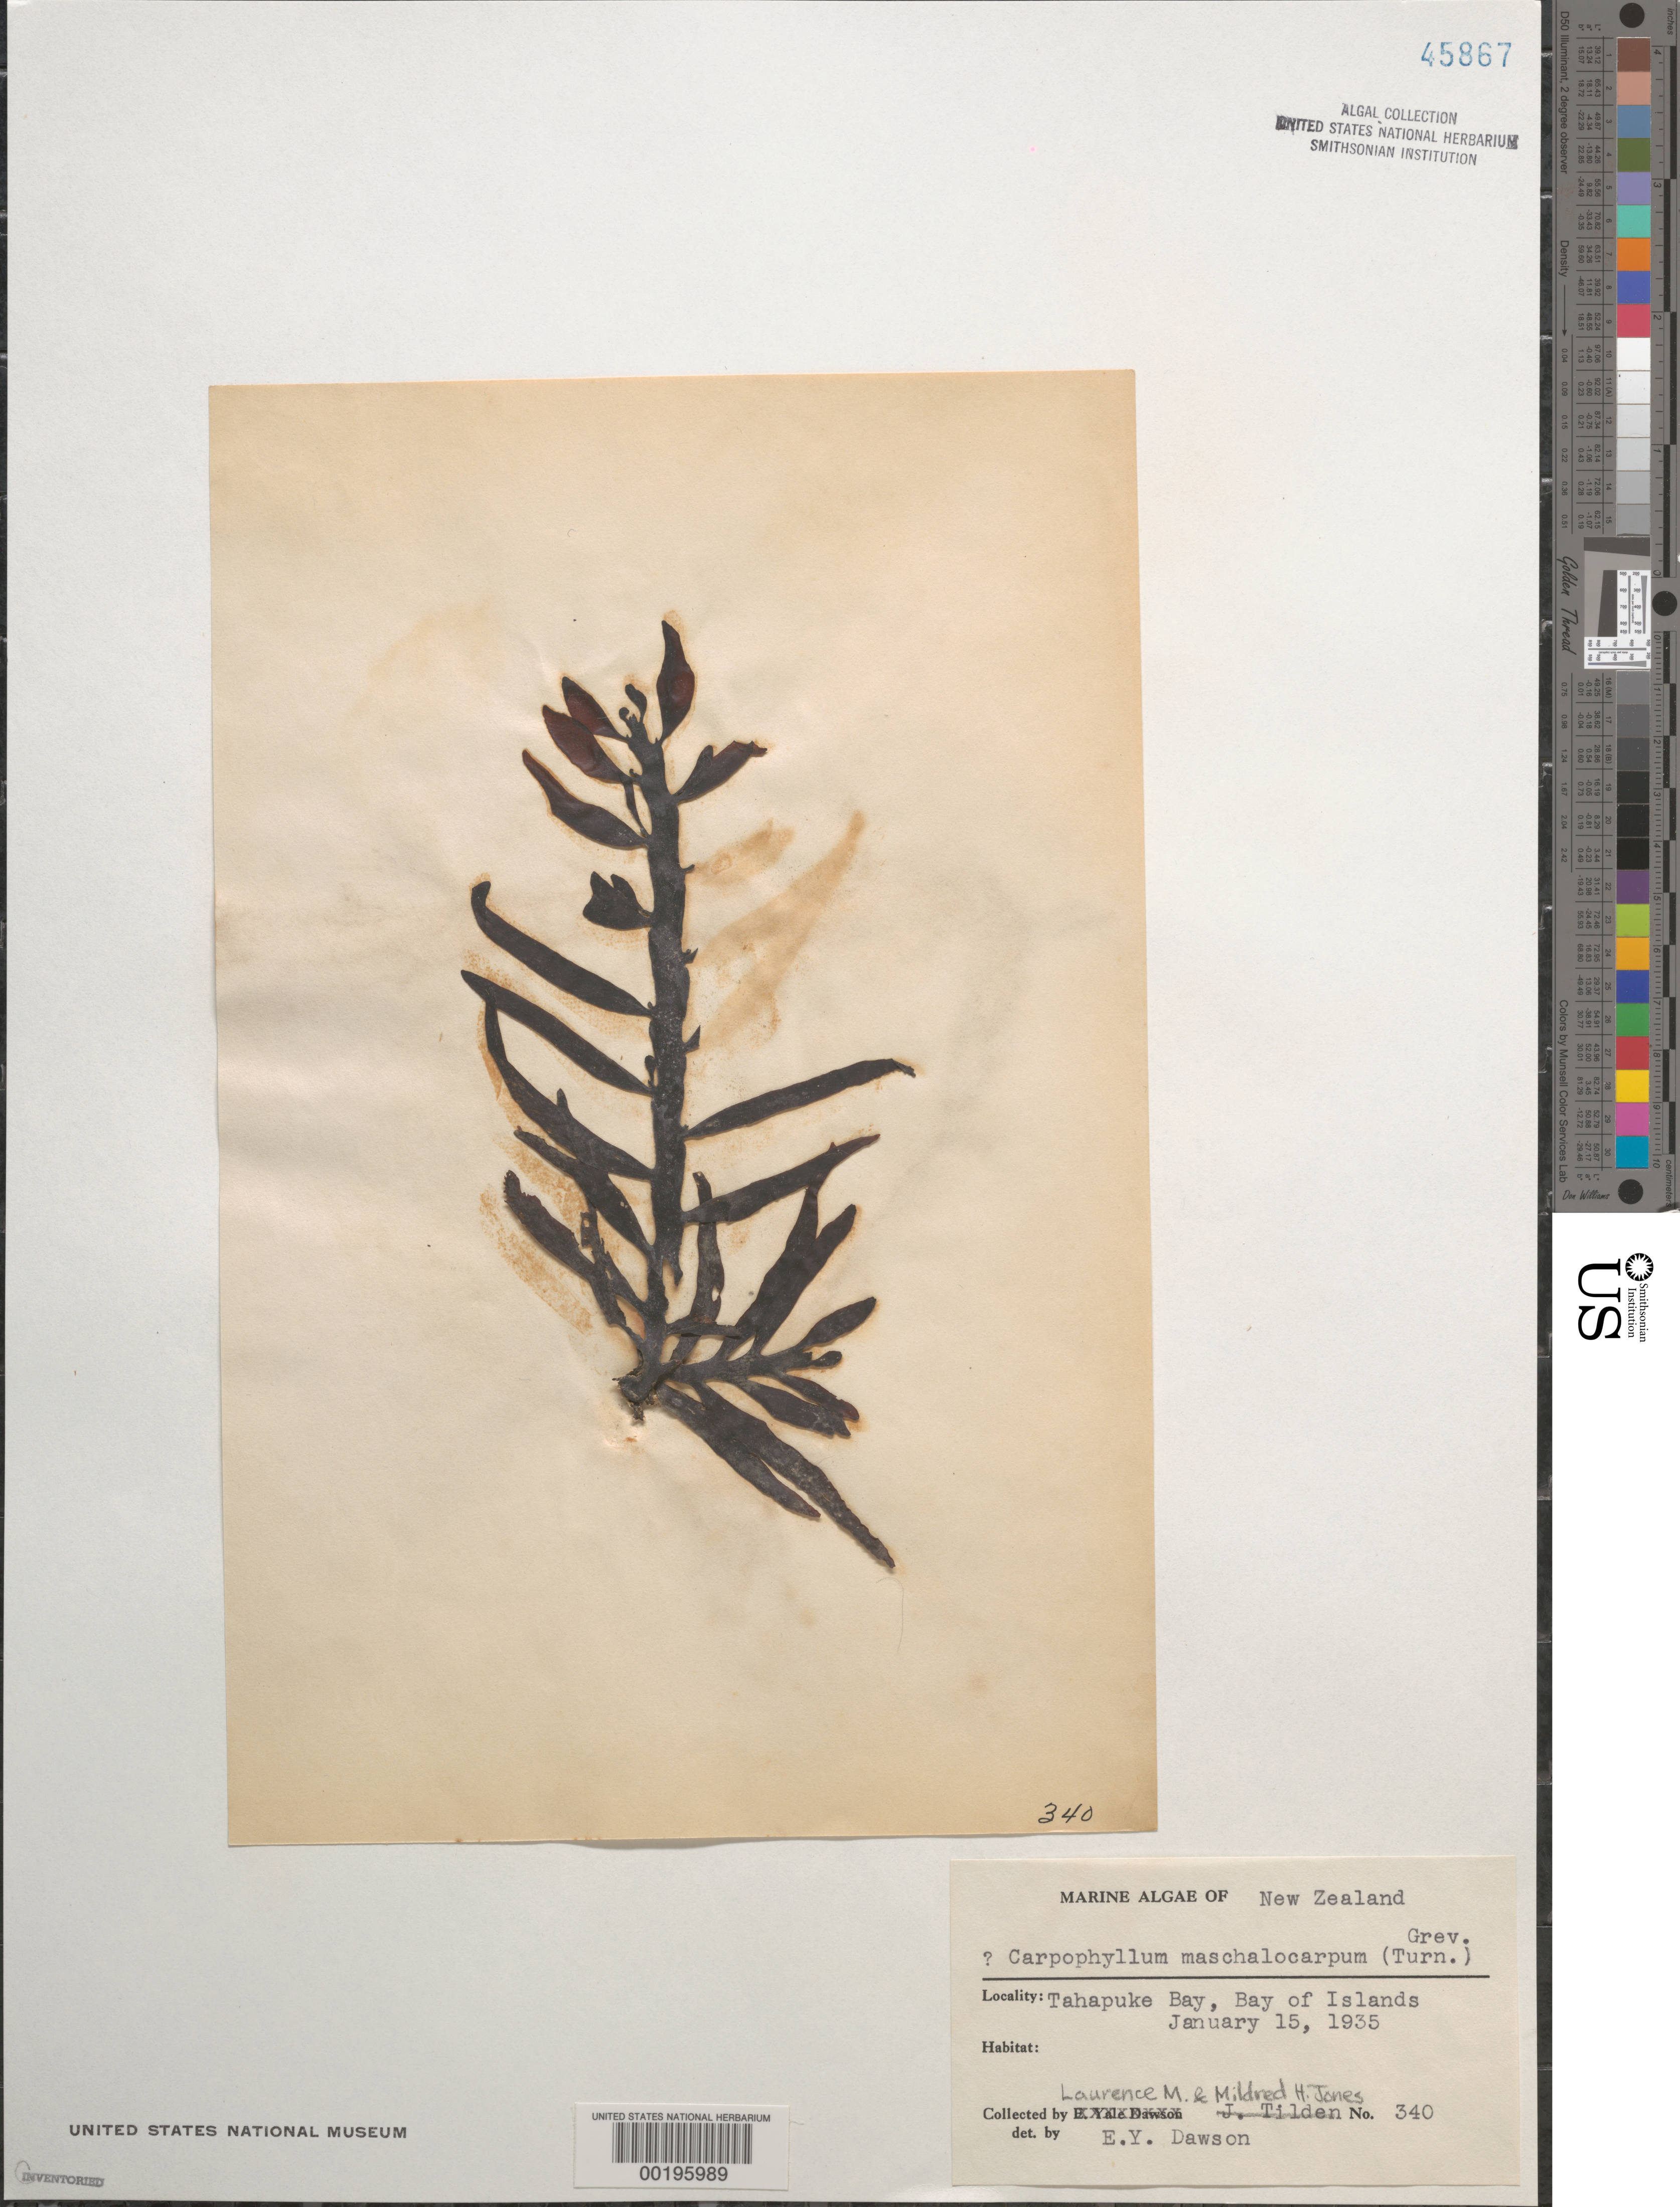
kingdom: Chromista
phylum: Ochrophyta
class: Phaeophyceae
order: Fucales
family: Sargassaceae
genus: Carpophyllum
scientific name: Carpophyllum maschalocarpum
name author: (Turner) Grev.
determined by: Dawson, E. Y.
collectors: L. M. Jones & M. H. Jones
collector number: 340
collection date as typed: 15 Jan 1935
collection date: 1935-01-15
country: New Zealand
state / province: Northland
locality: Bay of islands, tahapuke bay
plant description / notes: Tilden, South Pacific Plants, Second Series, 1934-1935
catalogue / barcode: US 45867